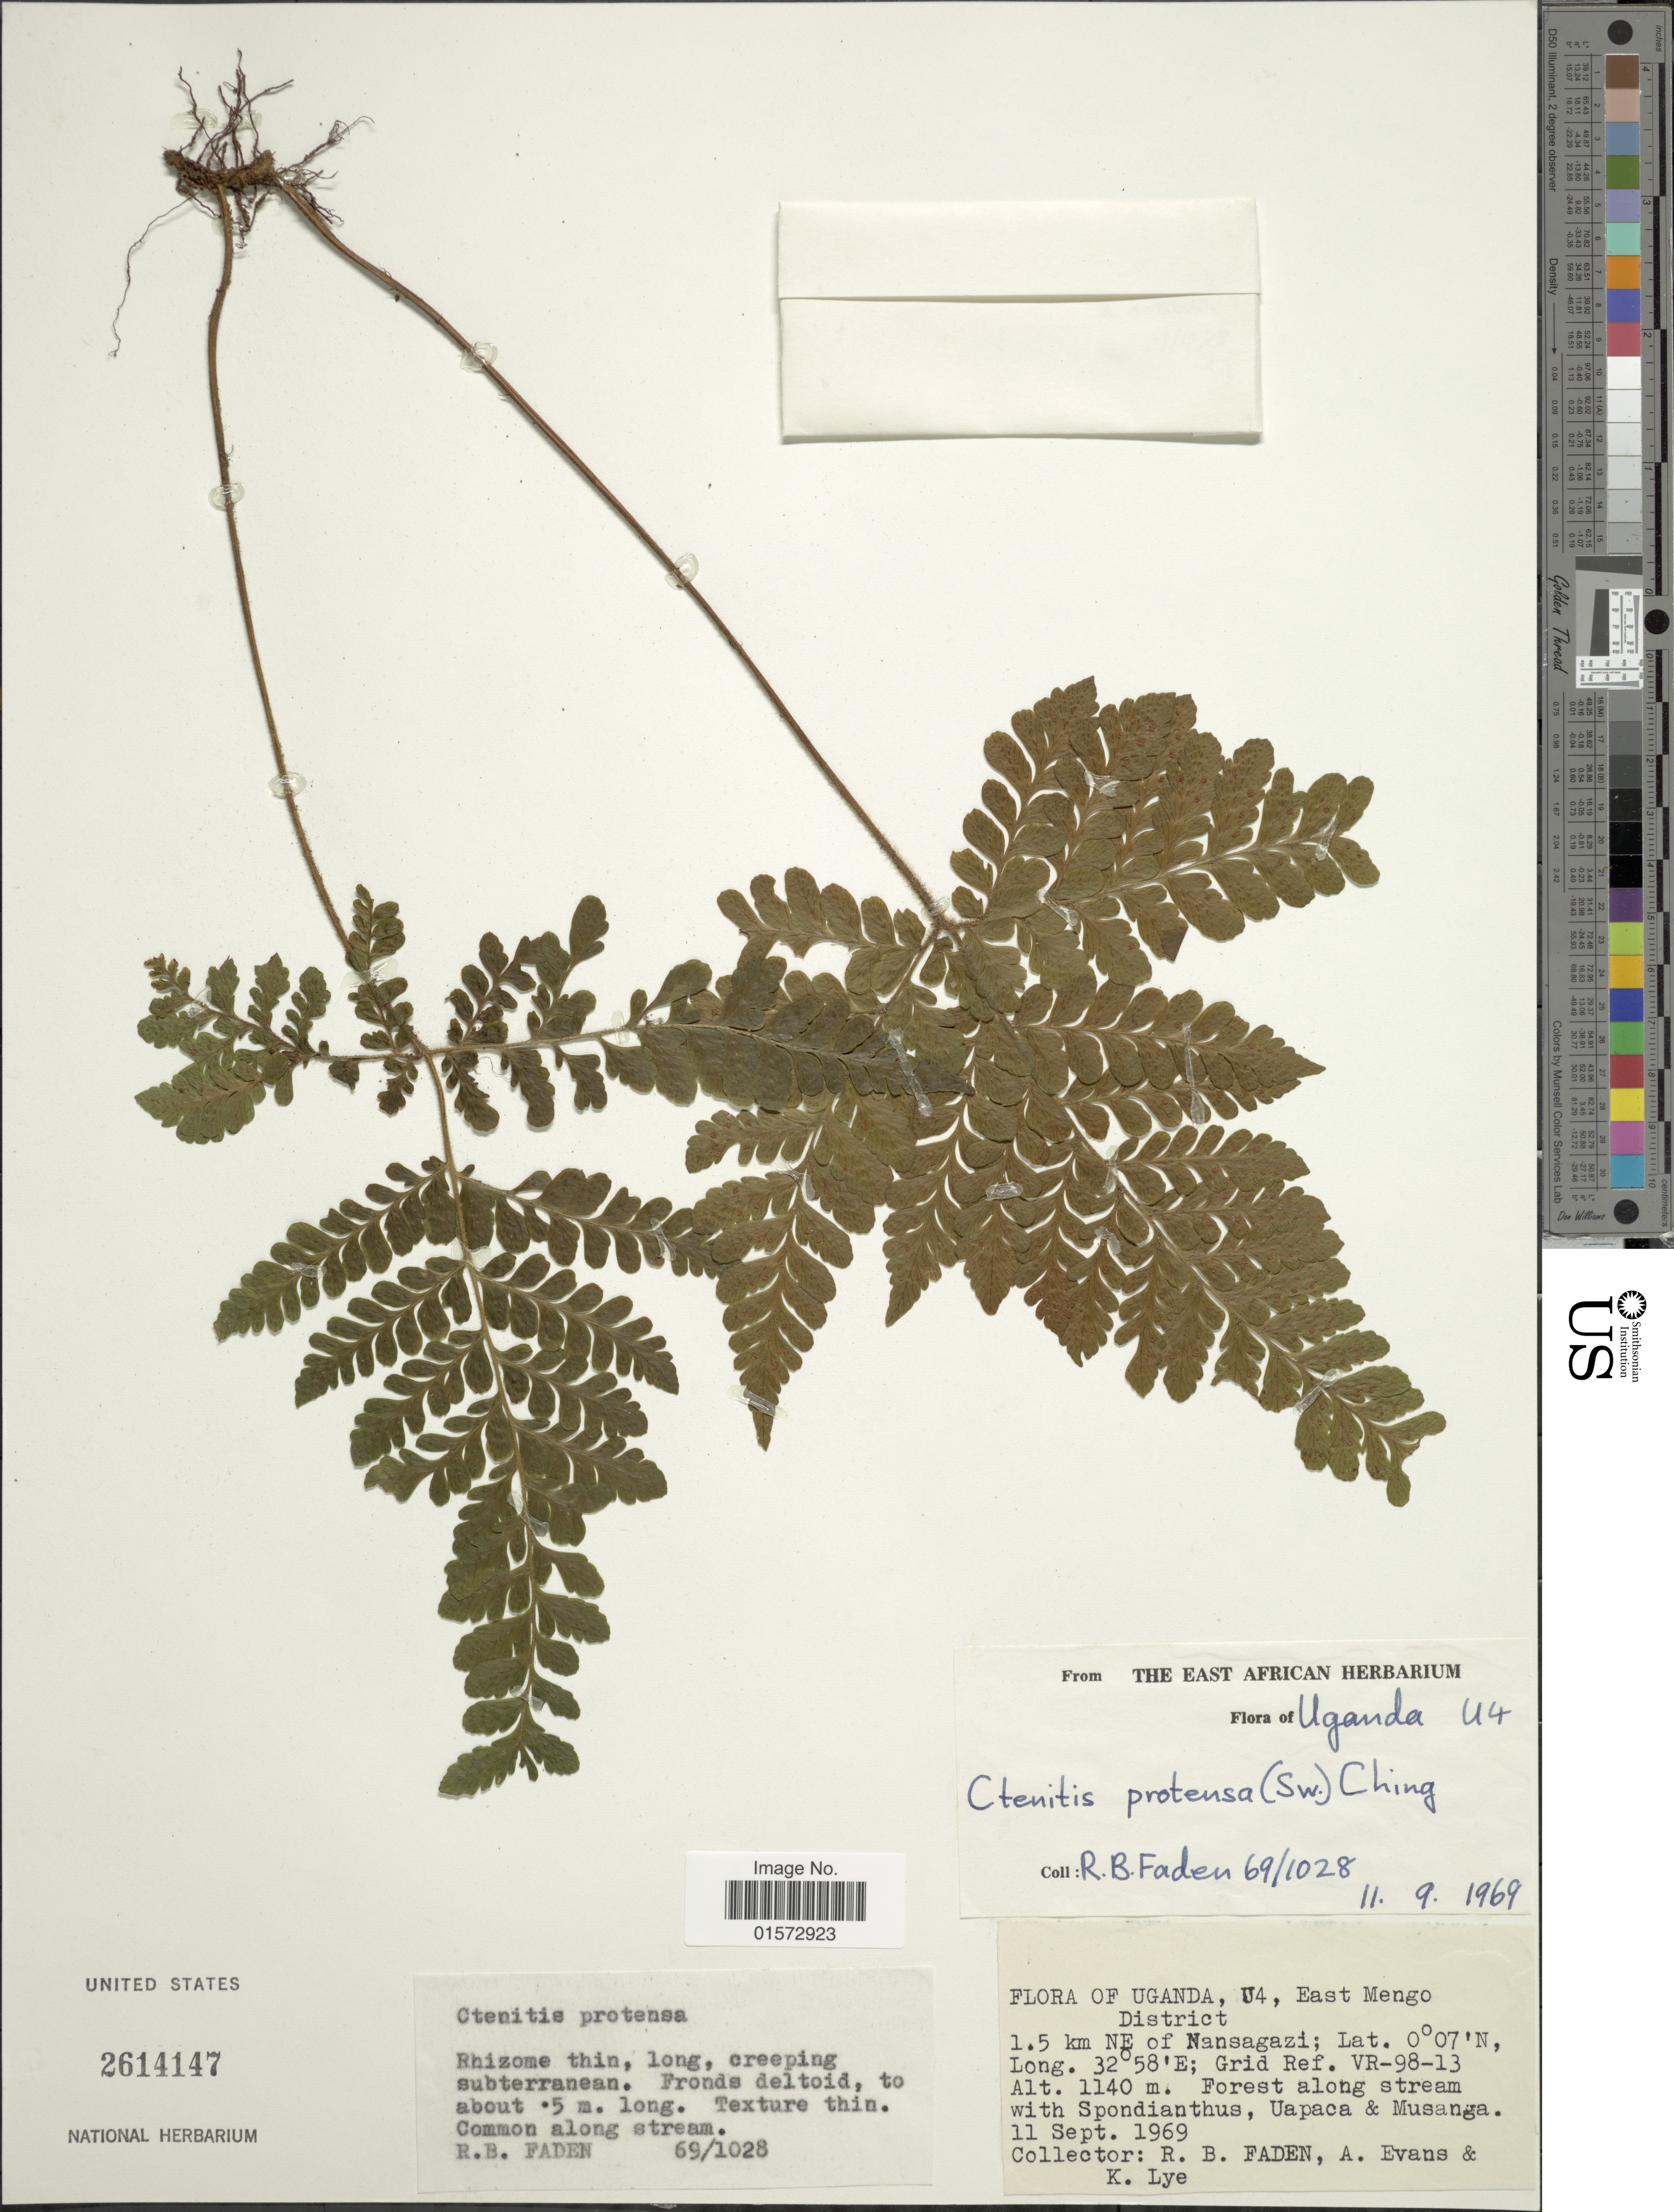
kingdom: Plantae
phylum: Tracheophyta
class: Polypodiopsida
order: Polypodiales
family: Tectariaceae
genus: Triplophyllum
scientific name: Triplophyllum subquinquefidum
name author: (P. Beauv.) Pic. Serm.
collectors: R. B. Faden, A. Evans & K. A. Lye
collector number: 69/1028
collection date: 1969-09-11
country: Uganda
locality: U4, East Mengo District, 1.5 km NE of Nansagazi, Grid Ref. VR-98-13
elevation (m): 1140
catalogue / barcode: US 2614147